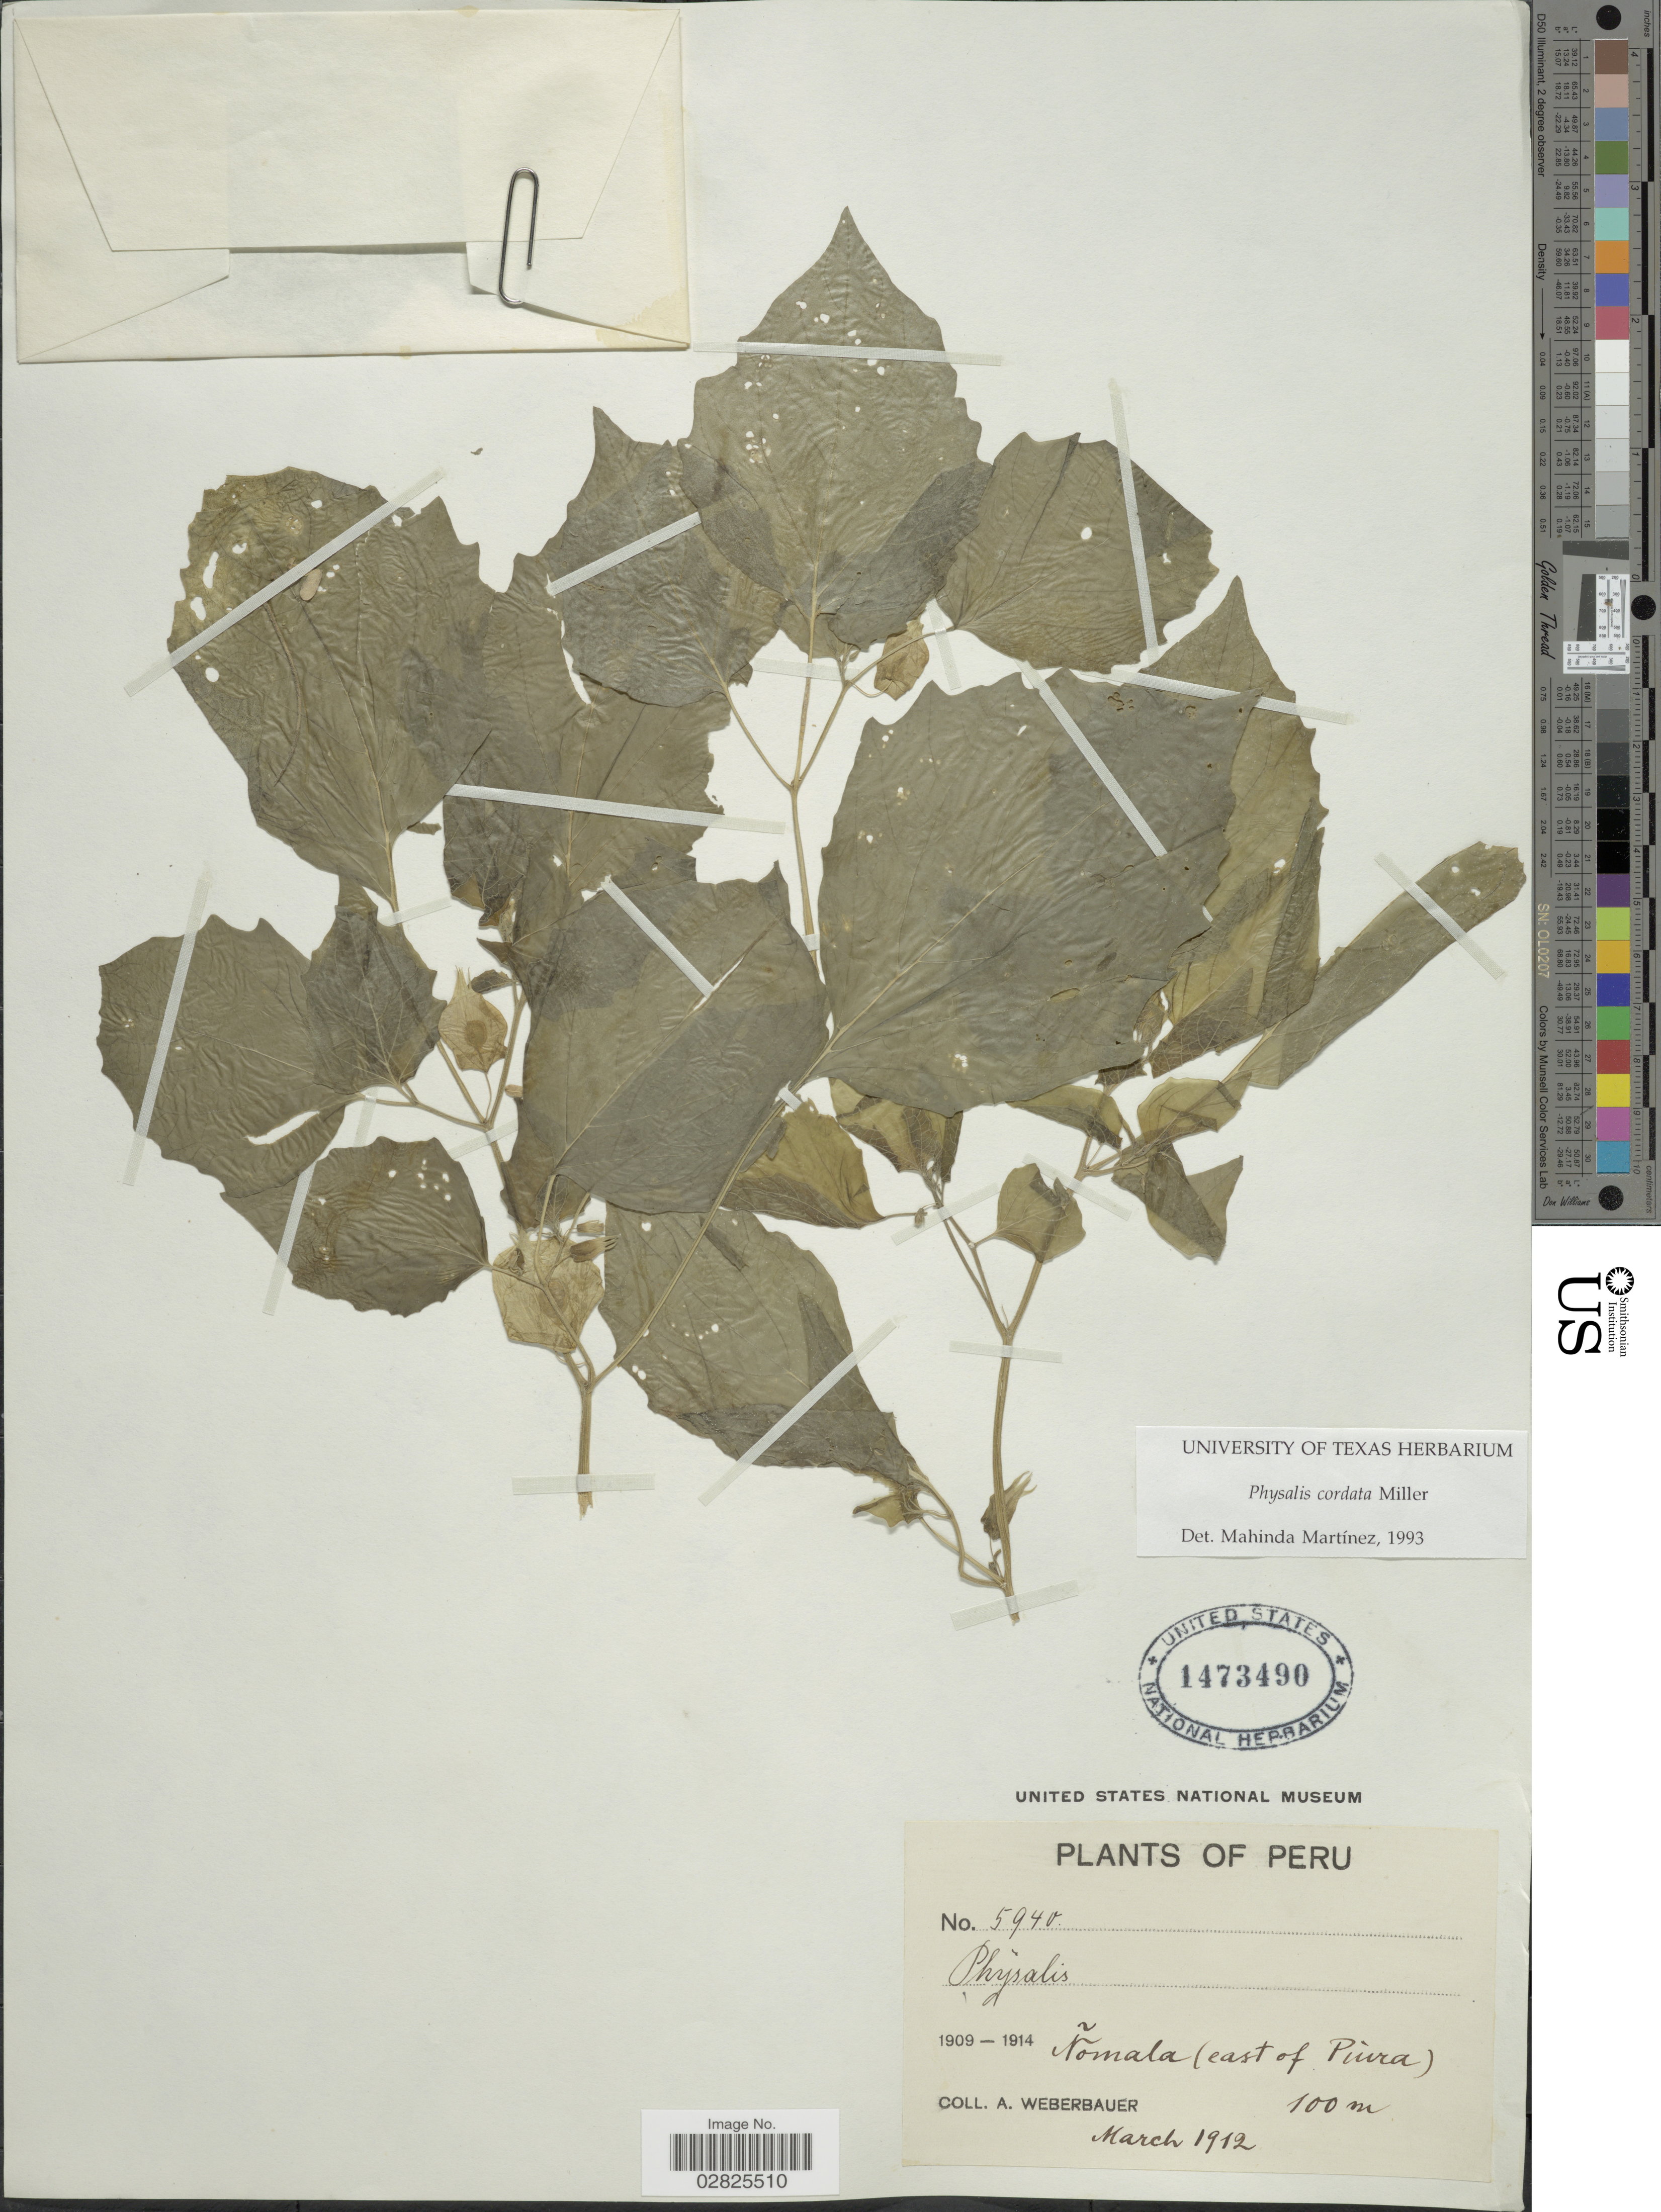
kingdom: Plantae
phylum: Tracheophyta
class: Magnoliopsida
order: Solanales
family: Solanaceae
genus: Physalis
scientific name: Physalis cordata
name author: Mill.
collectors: A. Weberbauer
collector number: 5940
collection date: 1912-03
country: Peru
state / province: Piura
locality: Ñomala (east of Piura).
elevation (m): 100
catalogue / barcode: US 1473490